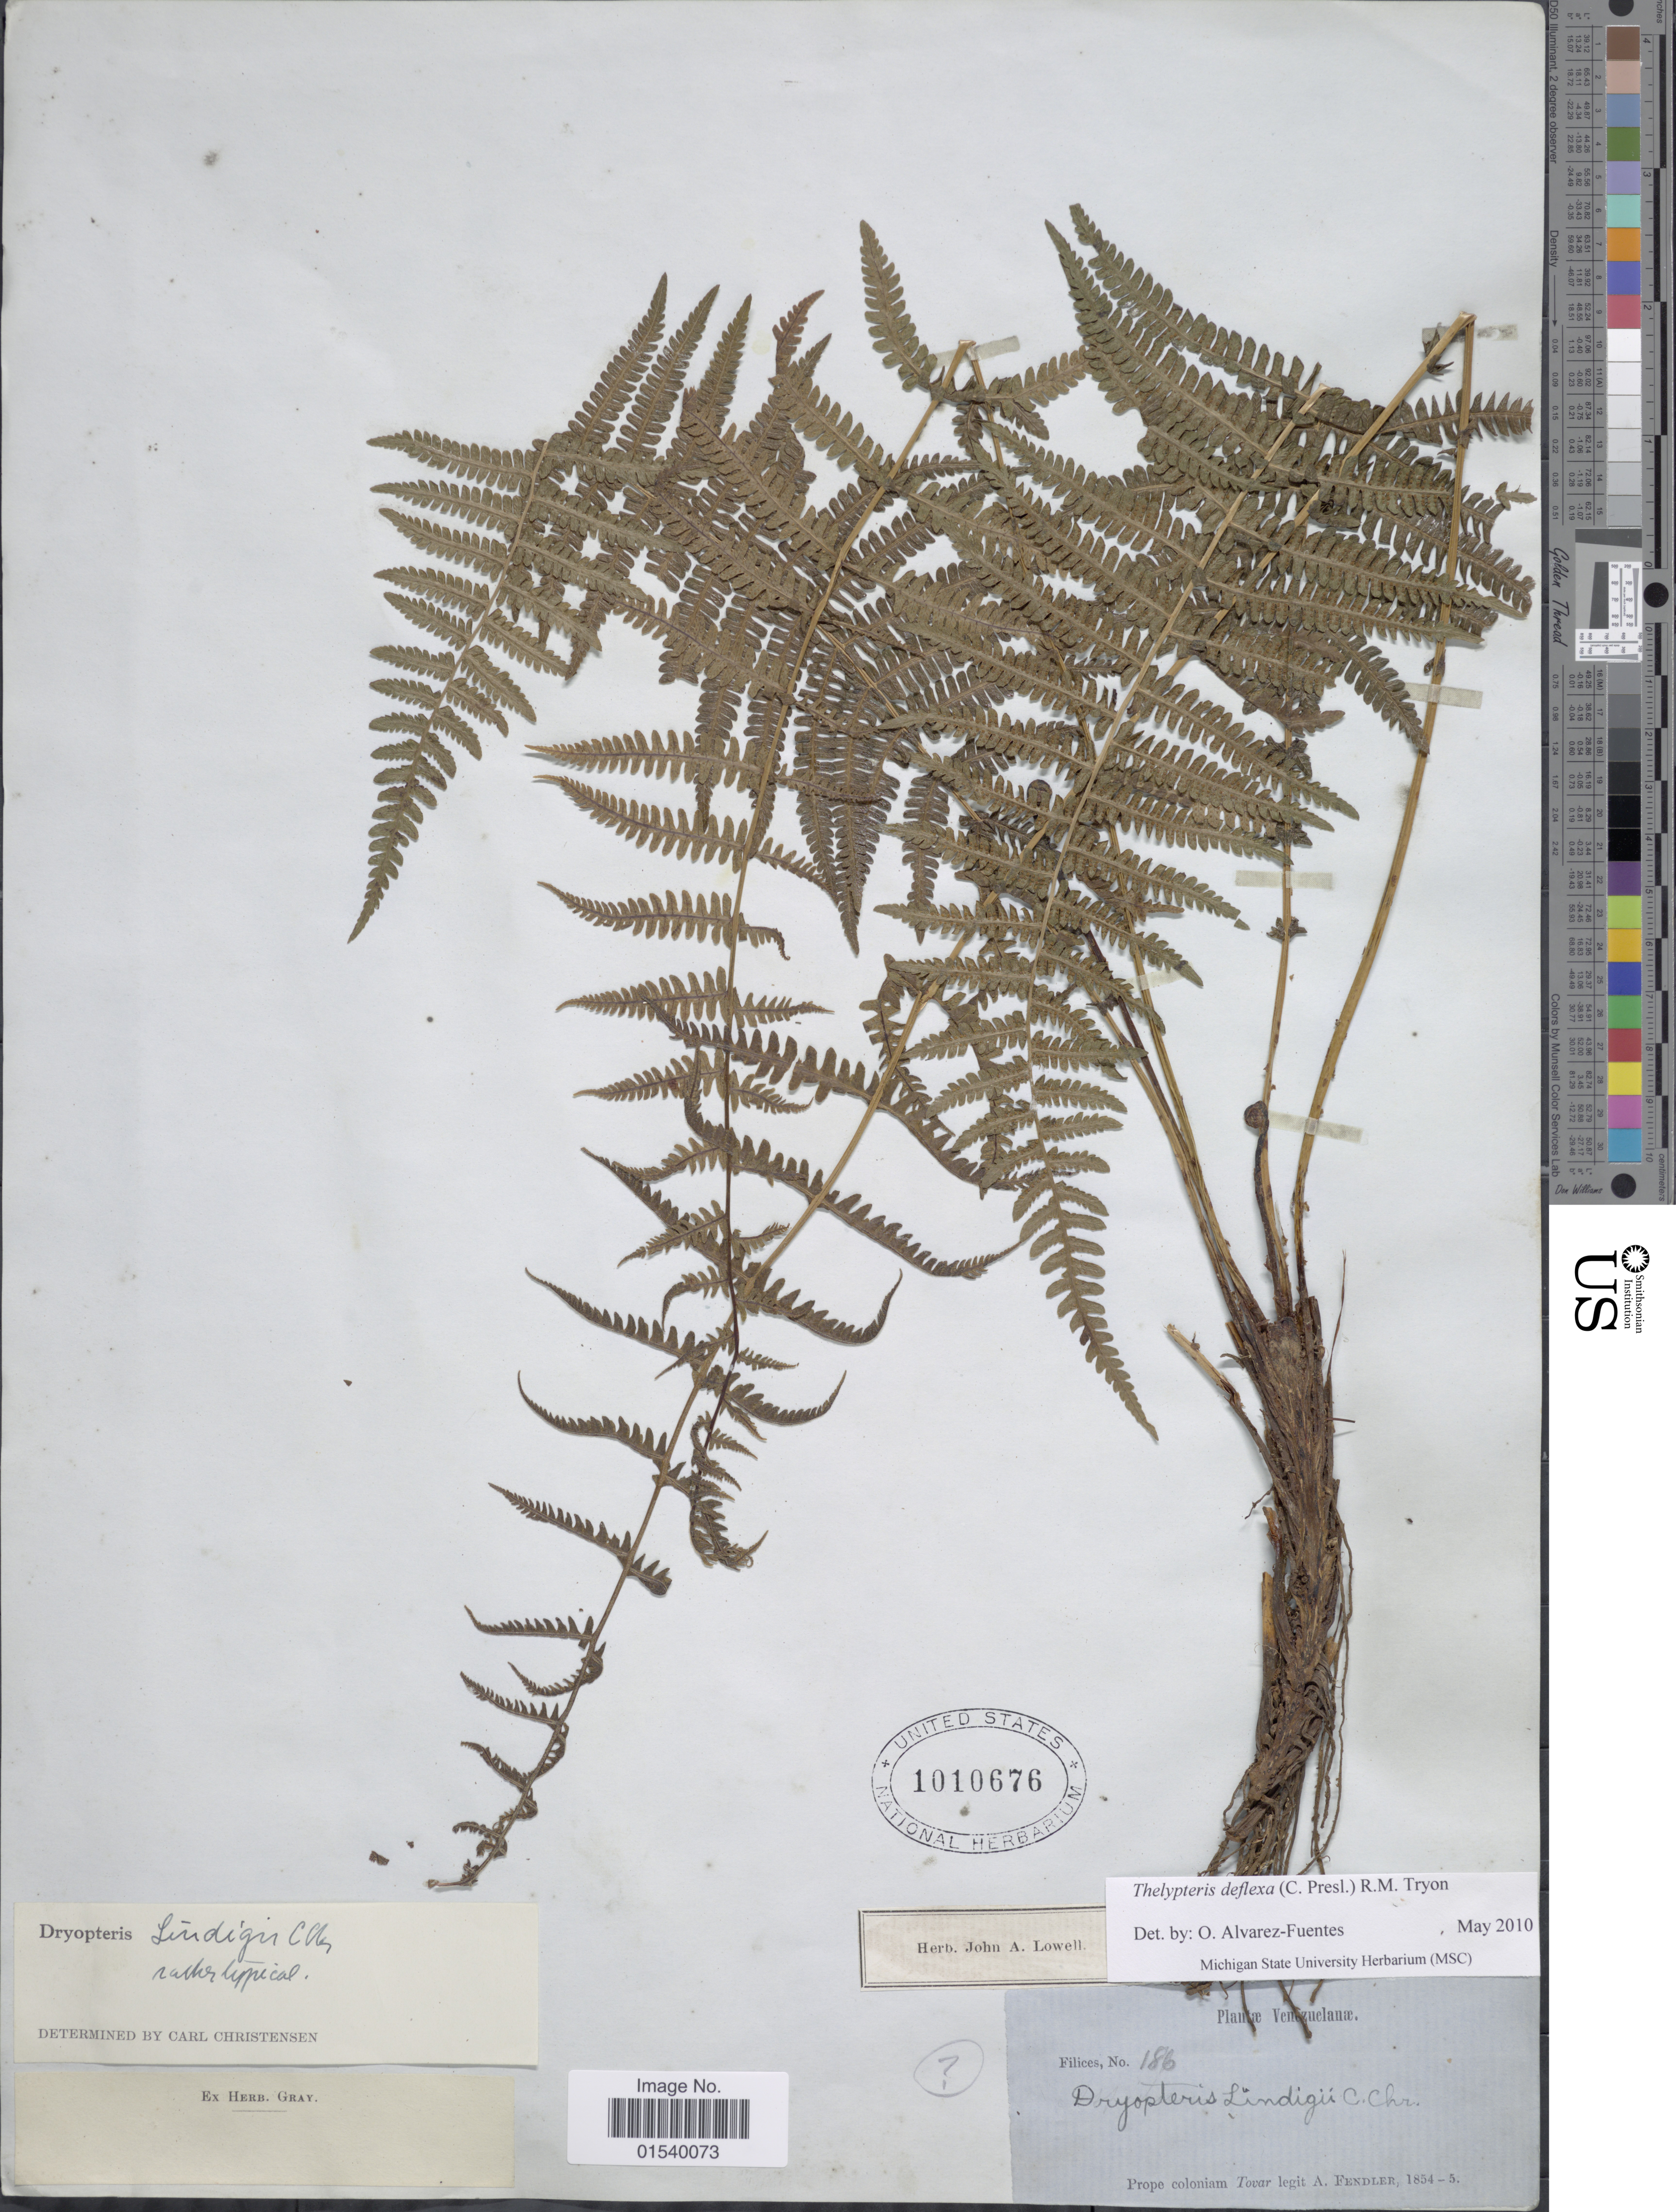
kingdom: Plantae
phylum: Tracheophyta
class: Polypodiopsida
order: Polypodiales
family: Thelypteridaceae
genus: Amauropelta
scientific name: Amauropelta deflexa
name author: (C. Presl) Á. Löve & D. Löve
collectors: A. Fendler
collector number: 186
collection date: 1854/1855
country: Venezuela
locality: Prope coloniam Tovar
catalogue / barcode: US 1010676